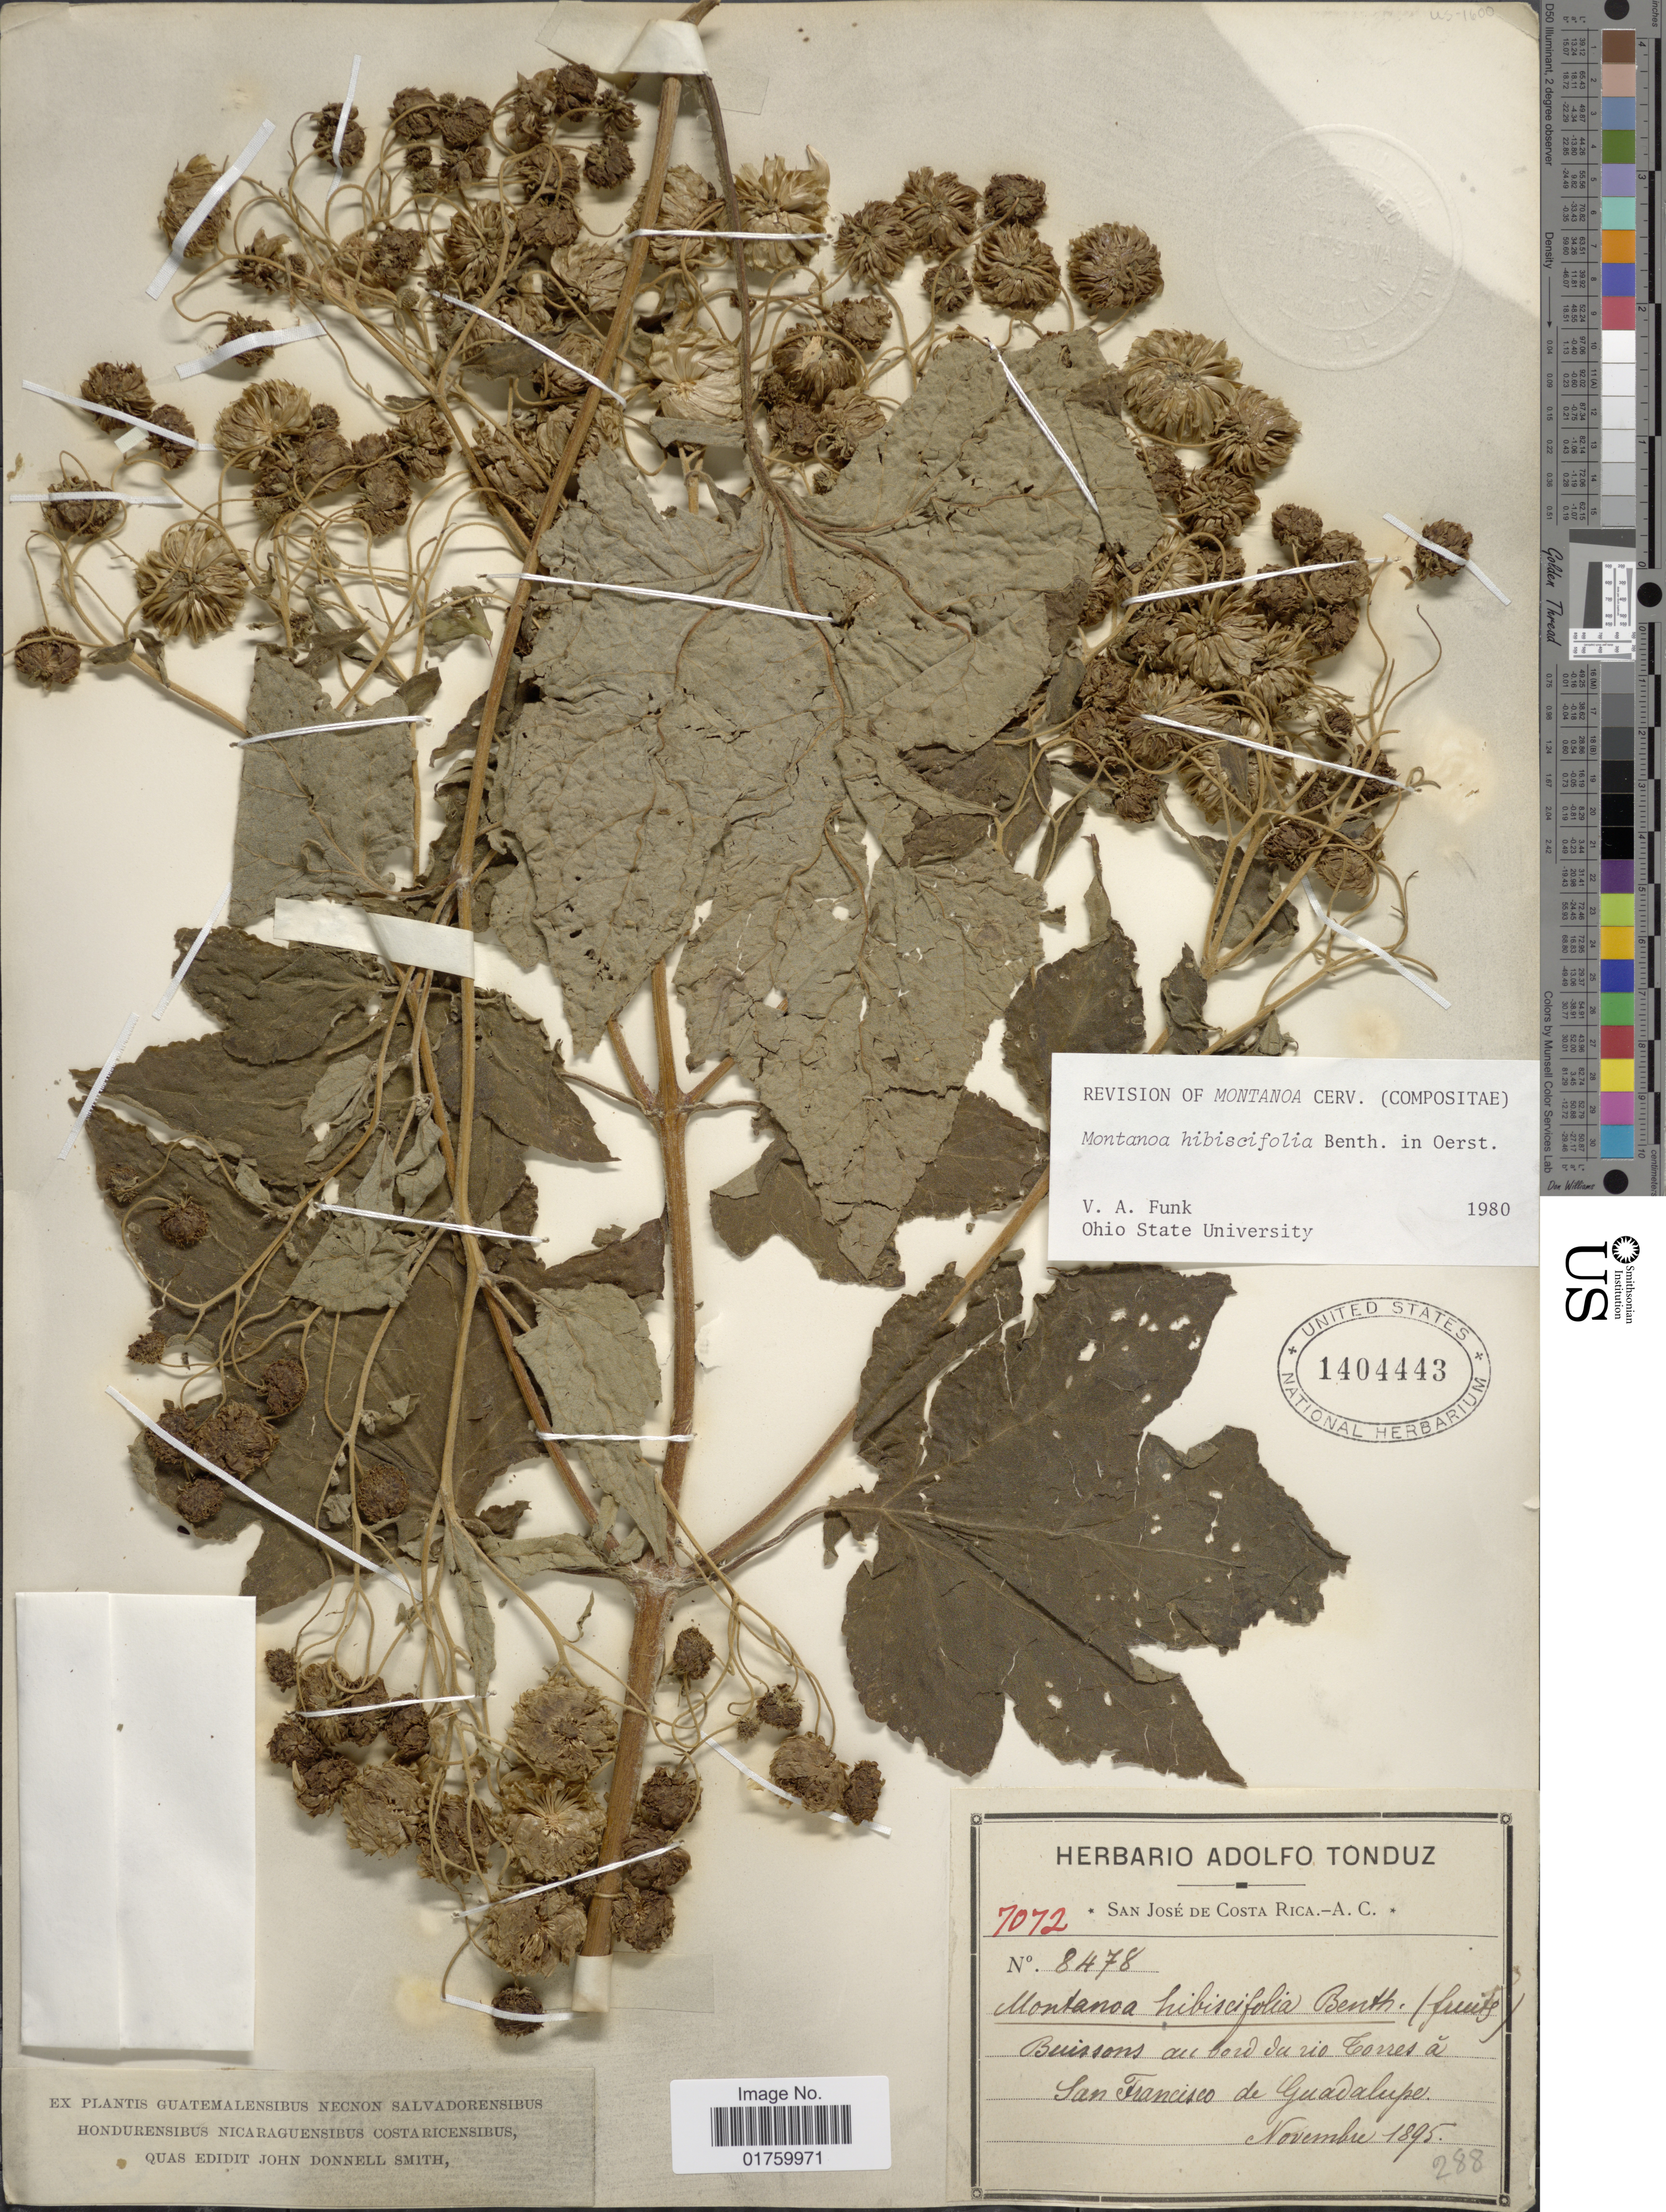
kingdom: Plantae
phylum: Tracheophyta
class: Magnoliopsida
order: Asterales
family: Asteraceae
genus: Montanoa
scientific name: Montanoa hibiscifolia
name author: Benth.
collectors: ex Herb. Adolfo Tonduz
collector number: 8478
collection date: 1895-11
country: Guadeloupe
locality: Buissons am bord du rio Torres a San Francisco de Guadalupe.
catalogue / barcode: US 1404443